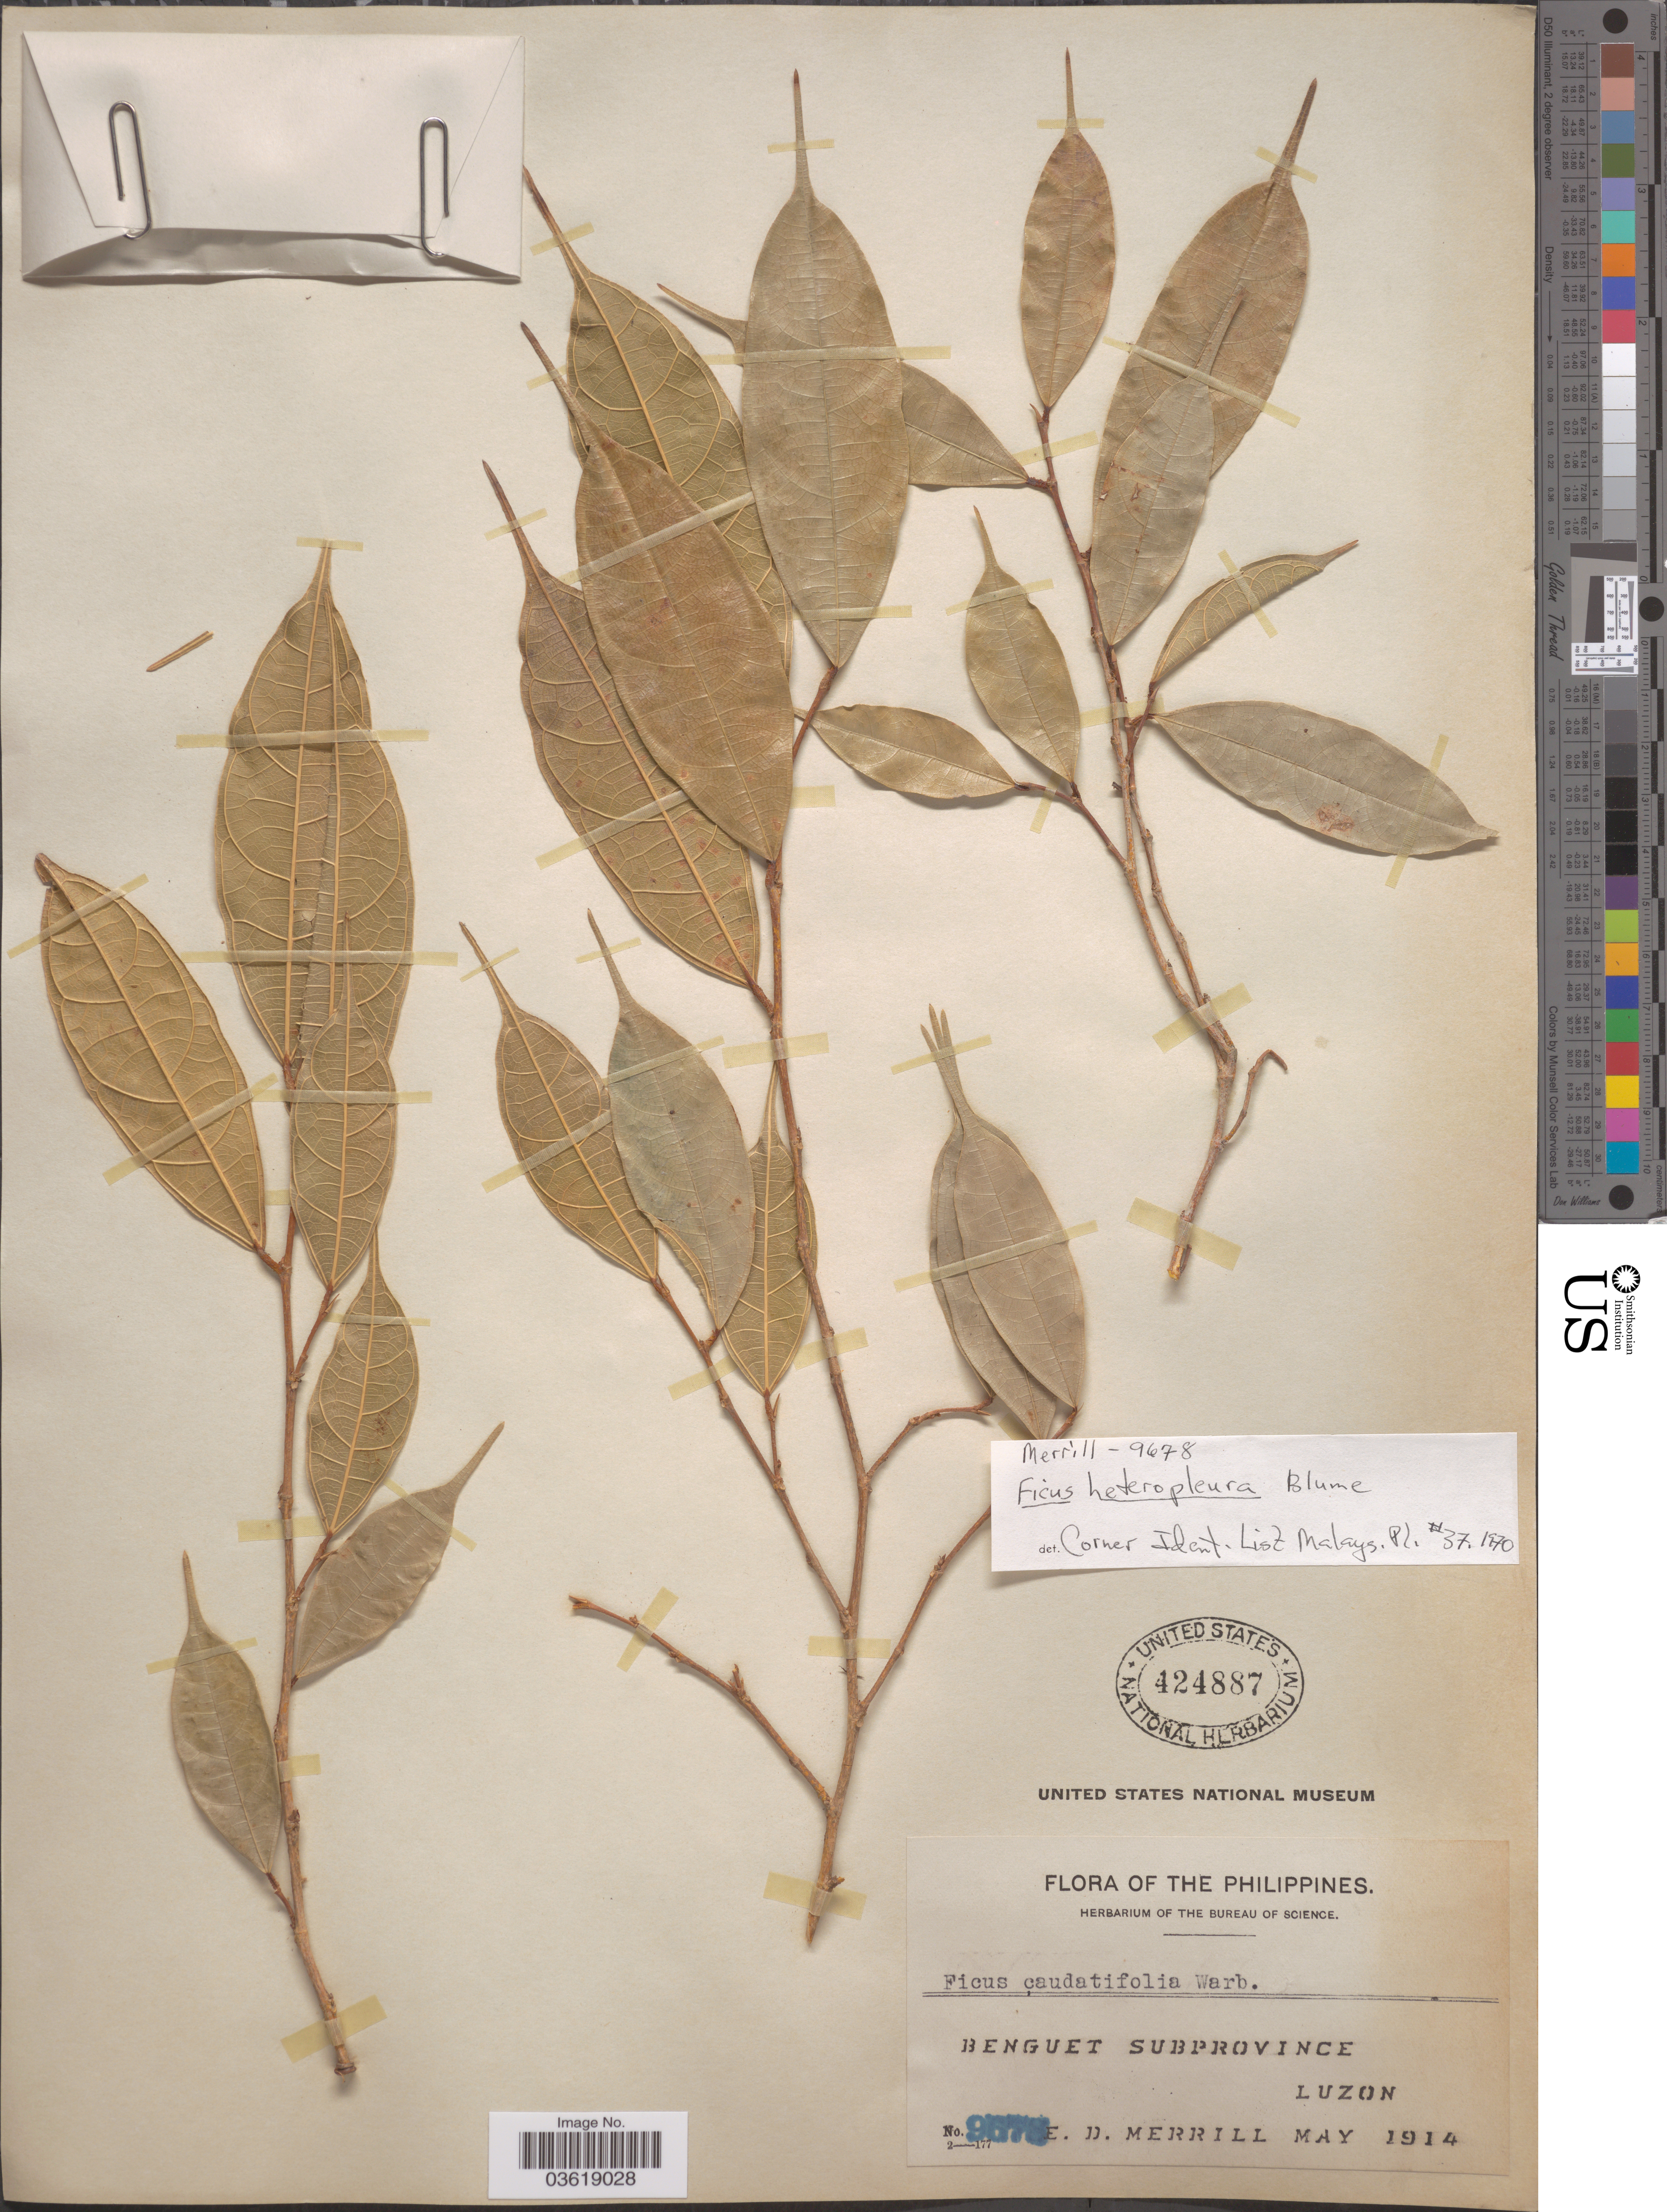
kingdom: Plantae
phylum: Tracheophyta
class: Magnoliopsida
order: Rosales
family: Moraceae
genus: Ficus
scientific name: Ficus heteropleura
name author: Blume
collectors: E. D. Merrill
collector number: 9678*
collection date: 1914-05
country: Philippines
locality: Benguet Subprovince. Luzon.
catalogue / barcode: US 424887